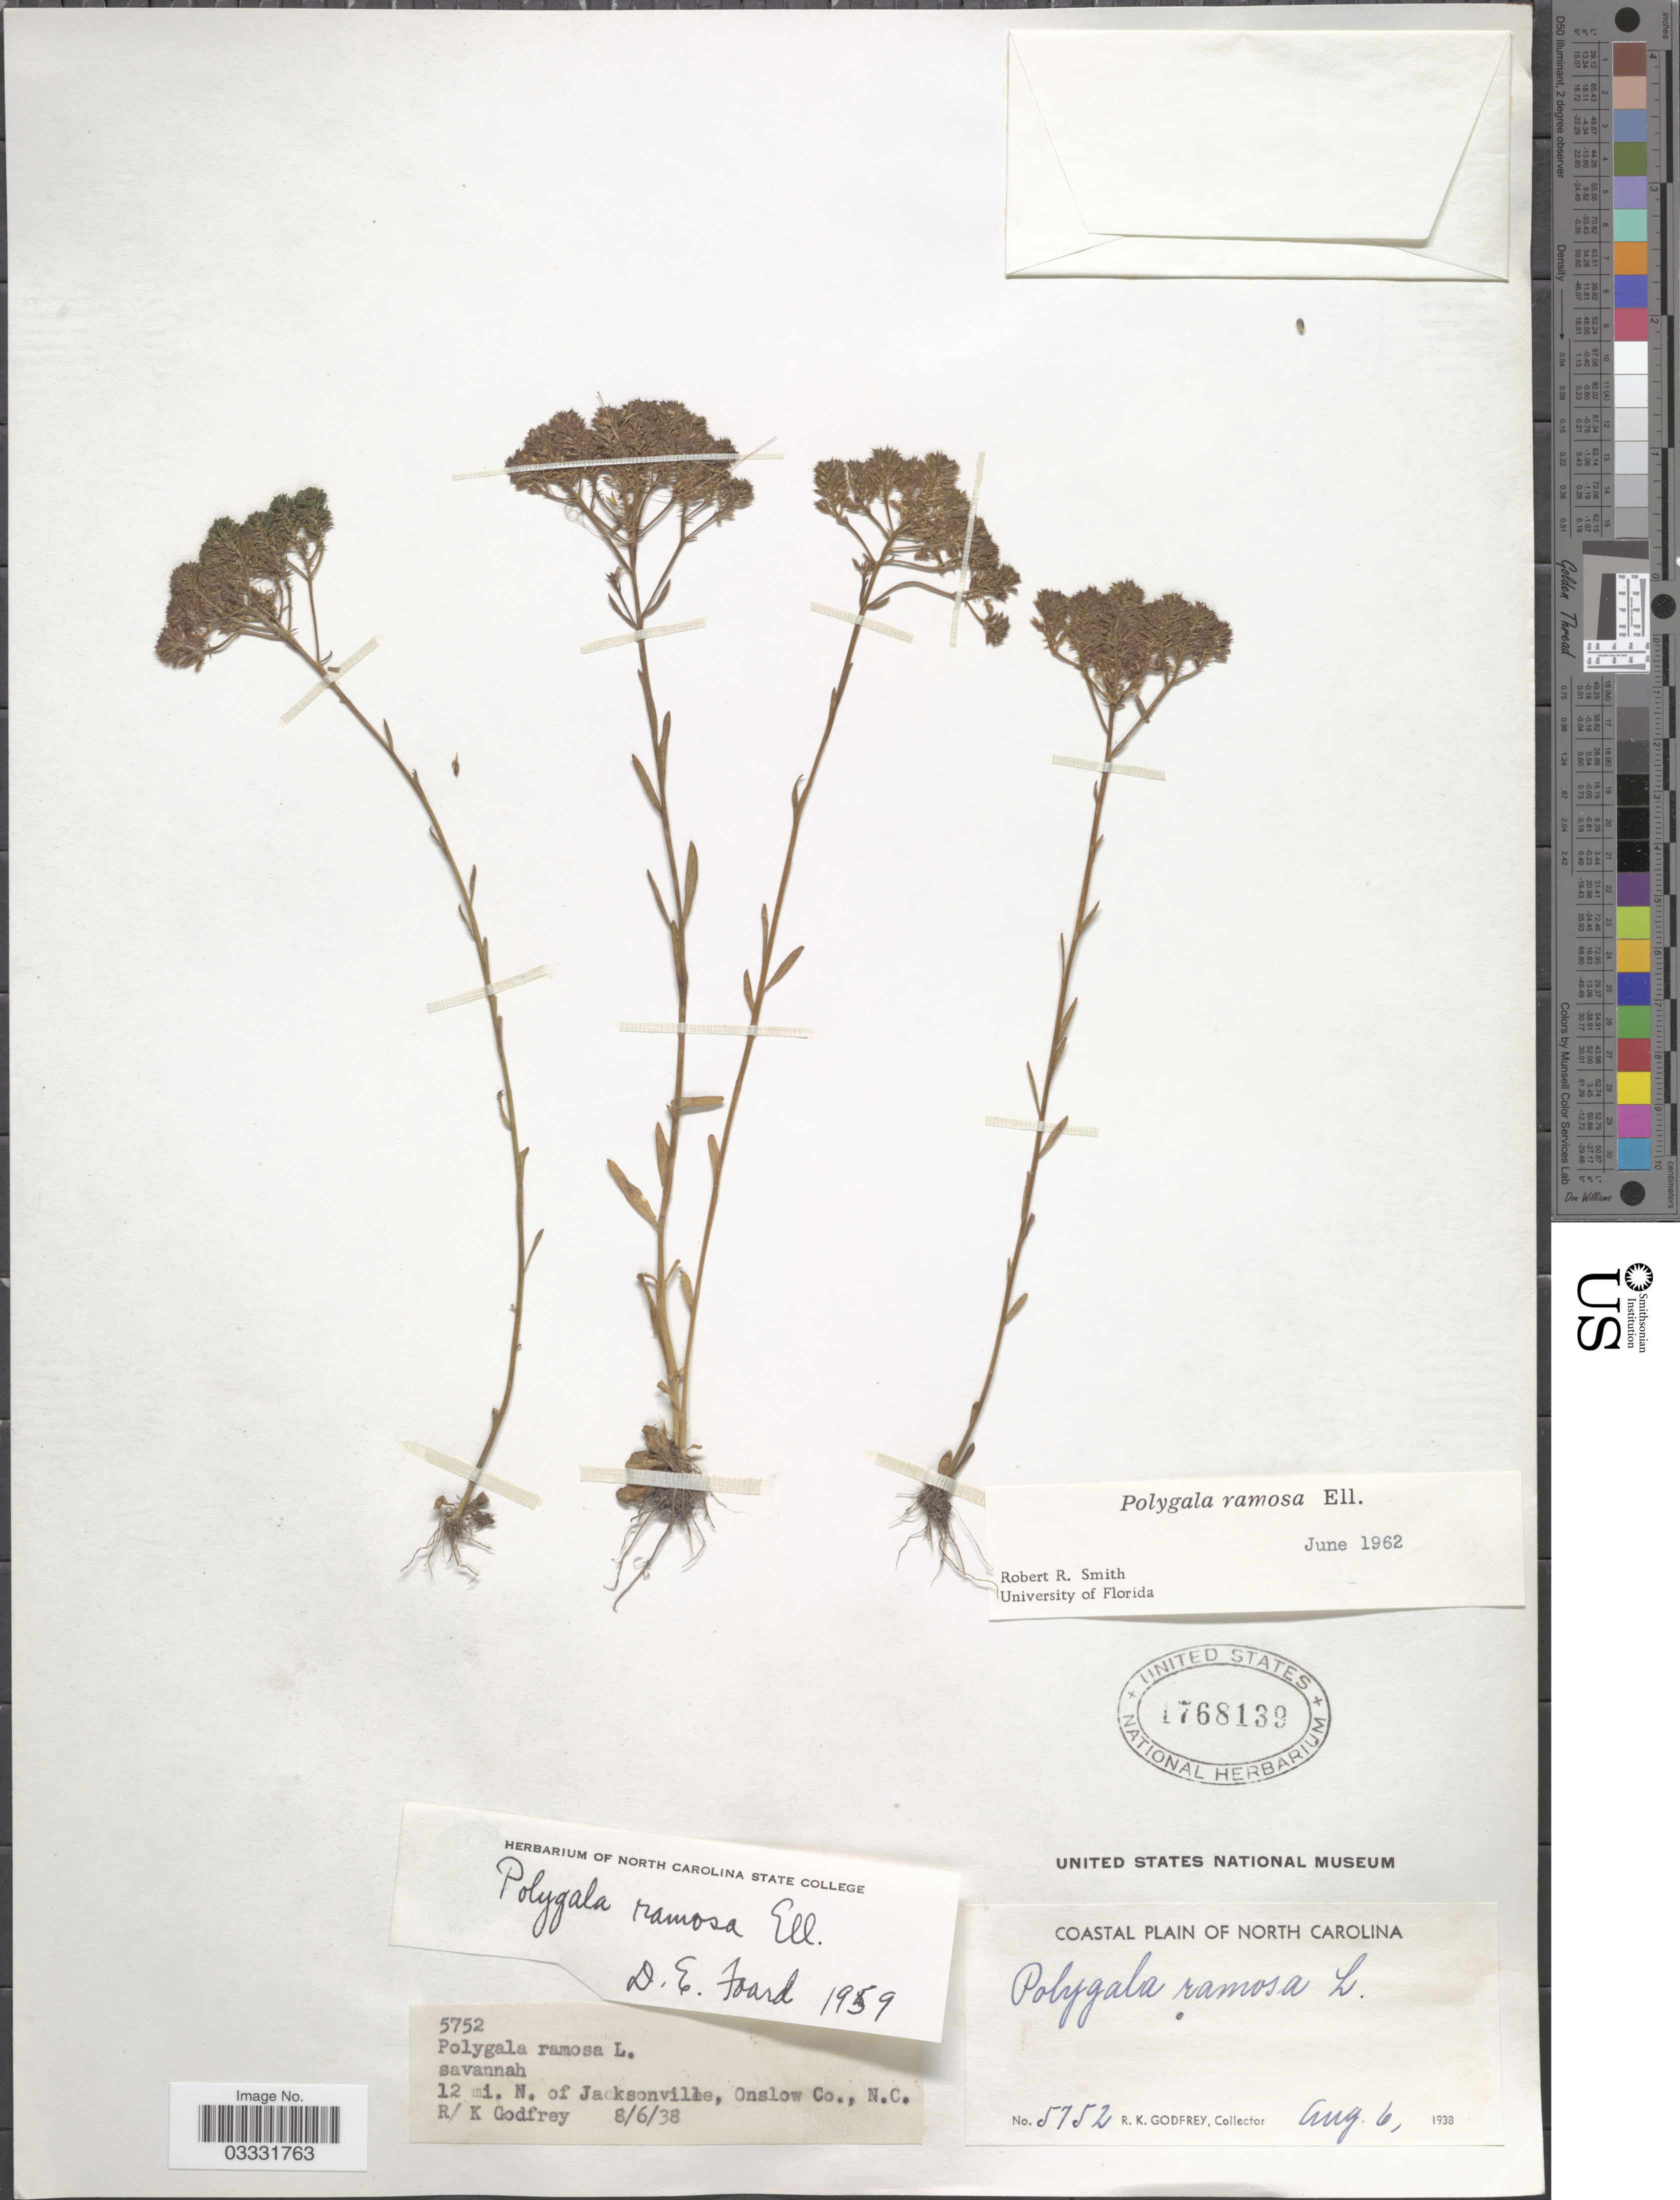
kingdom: Plantae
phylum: Tracheophyta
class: Magnoliopsida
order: Fabales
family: Polygalaceae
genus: Polygala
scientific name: Polygala ramosa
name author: Elliott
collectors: R. K. Godfrey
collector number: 5752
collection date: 1938-08-06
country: United States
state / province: North Carolina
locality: Coastal Plain of North Carolina. 12 mi. N. of Jacksonville, Onslow Co.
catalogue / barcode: US 1768139